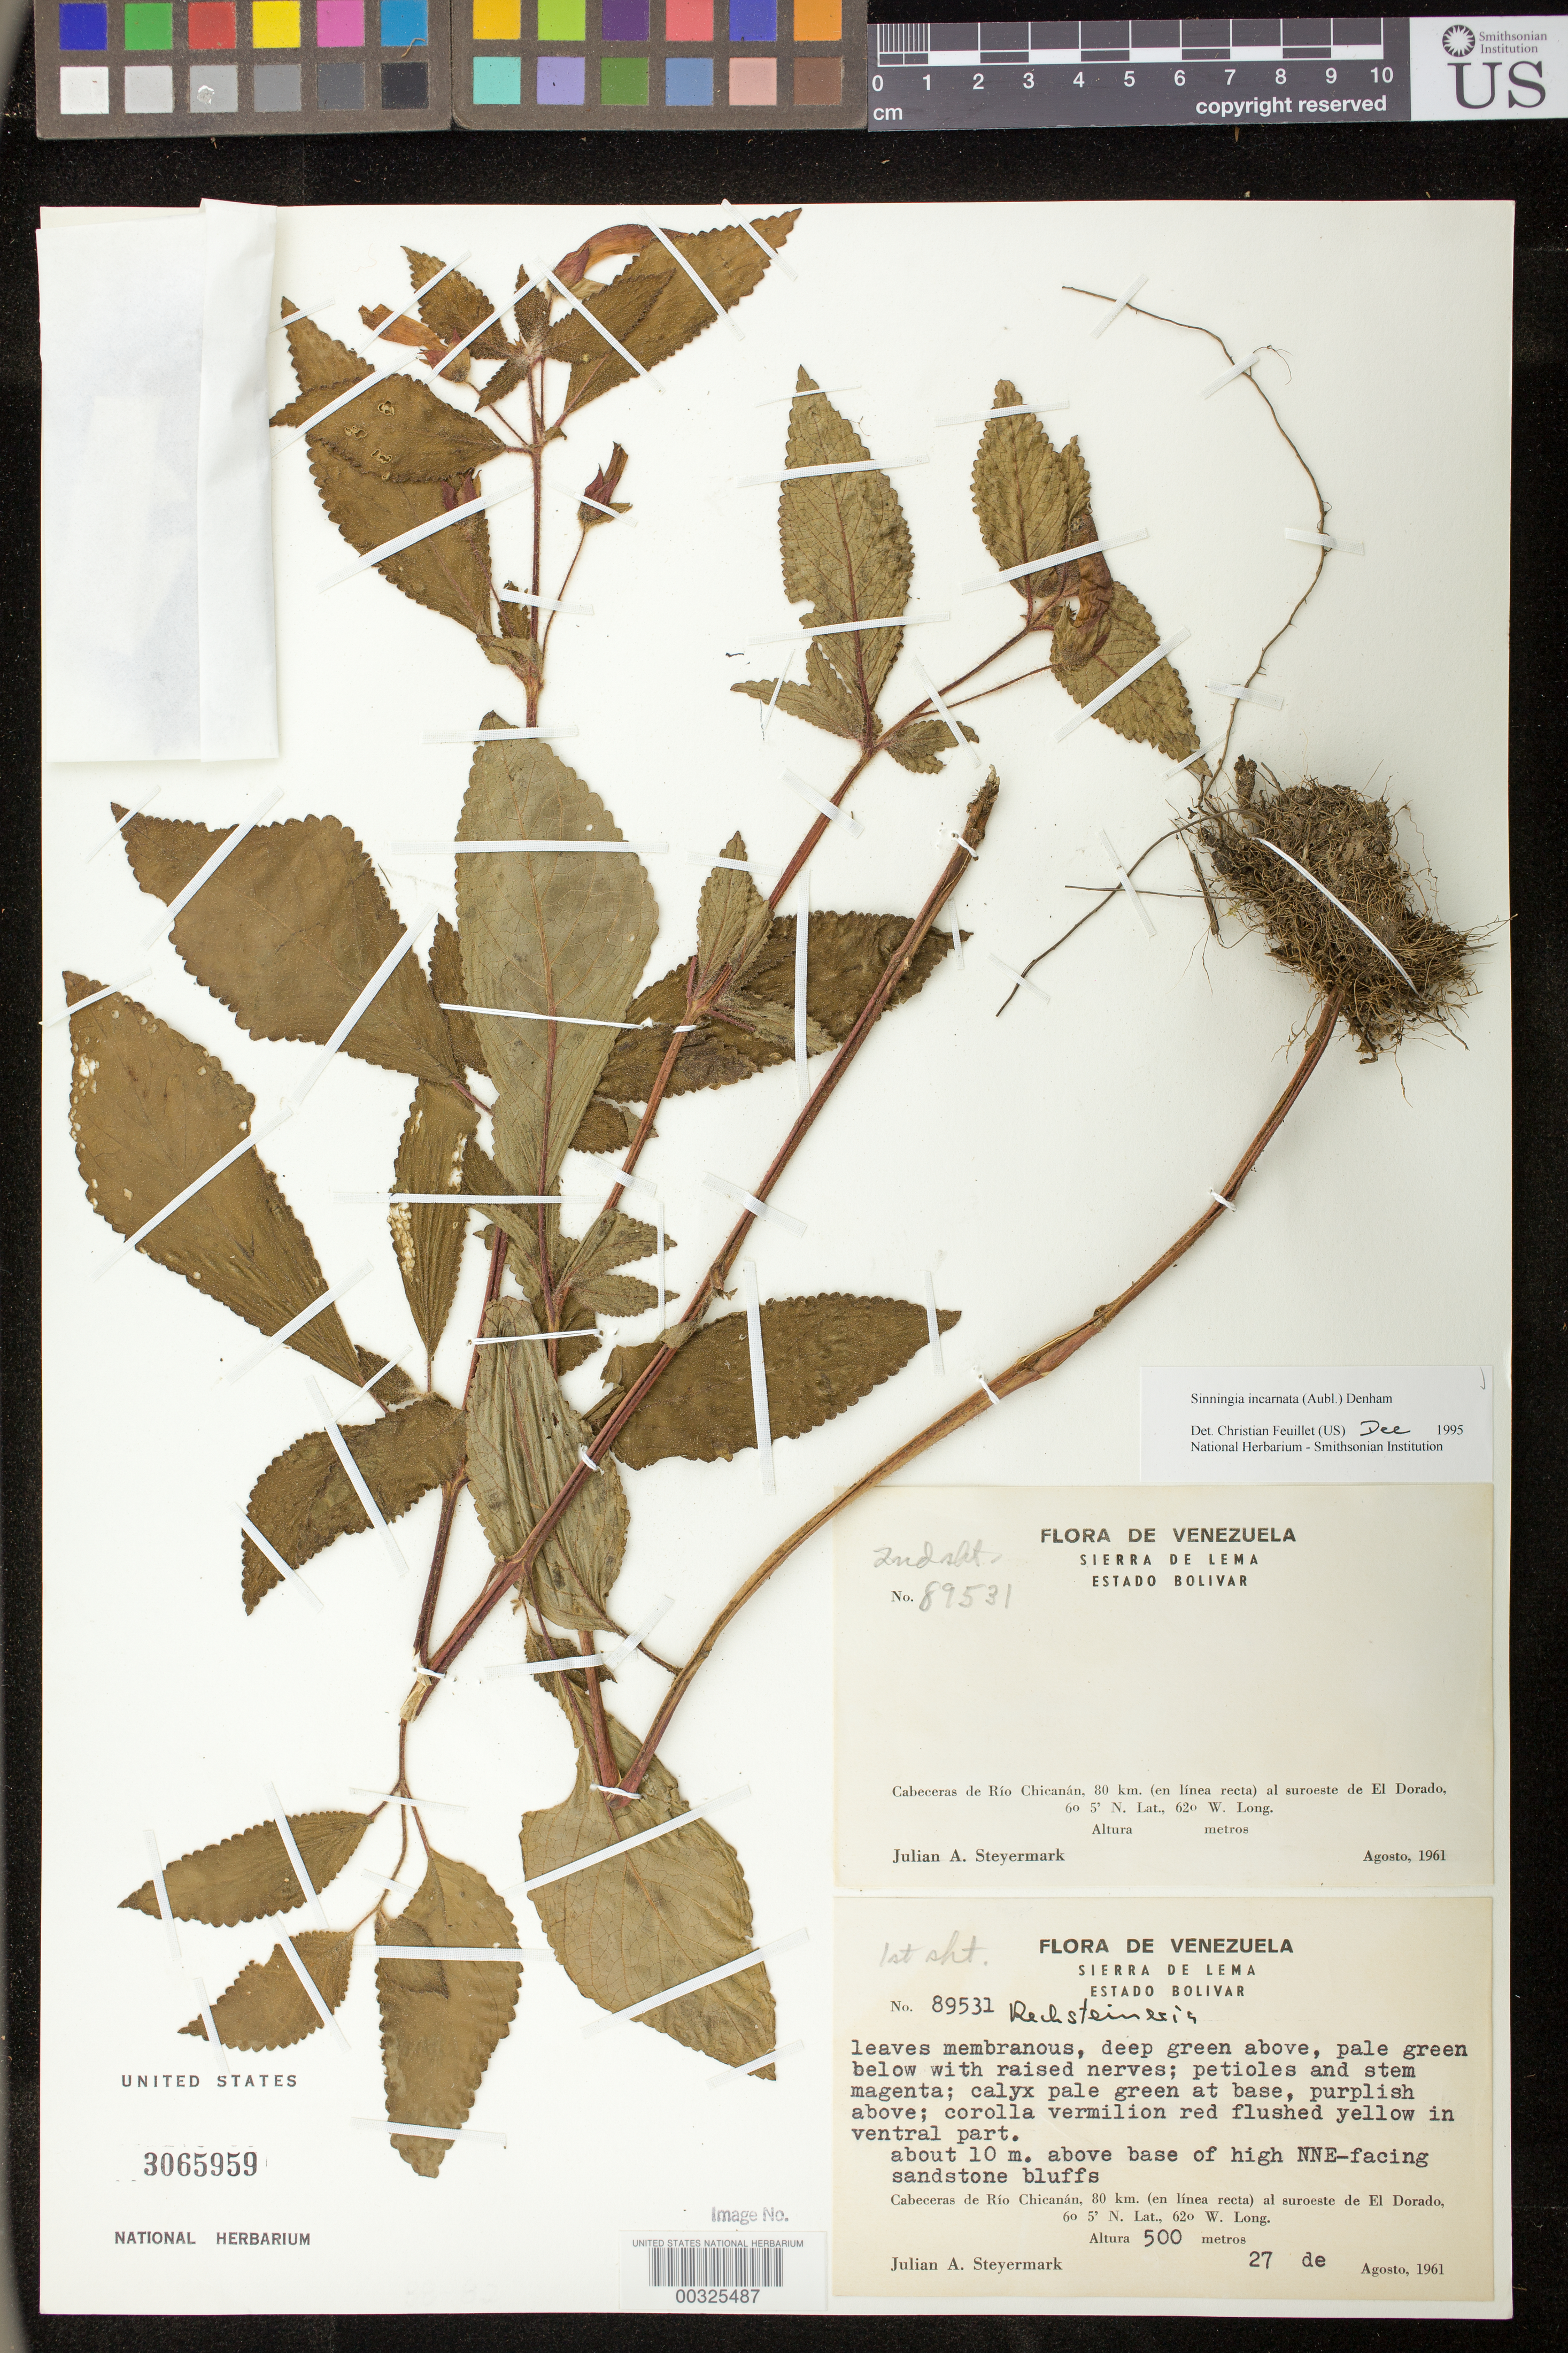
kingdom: Plantae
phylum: Tracheophyta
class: Magnoliopsida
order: Lamiales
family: Gesneriaceae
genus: Sinningia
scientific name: Sinningia incarnata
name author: (Aubl.) D.L. Denham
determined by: Feuillet, C.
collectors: J. Steyermark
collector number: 89531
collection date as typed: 27 Aug 1961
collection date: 1961-08-27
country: Venezuela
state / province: Bolívar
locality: Sierra de Lema, chief city of Rio Chicanan, 80 km SW of El Dorado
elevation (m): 500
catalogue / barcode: US 3065959